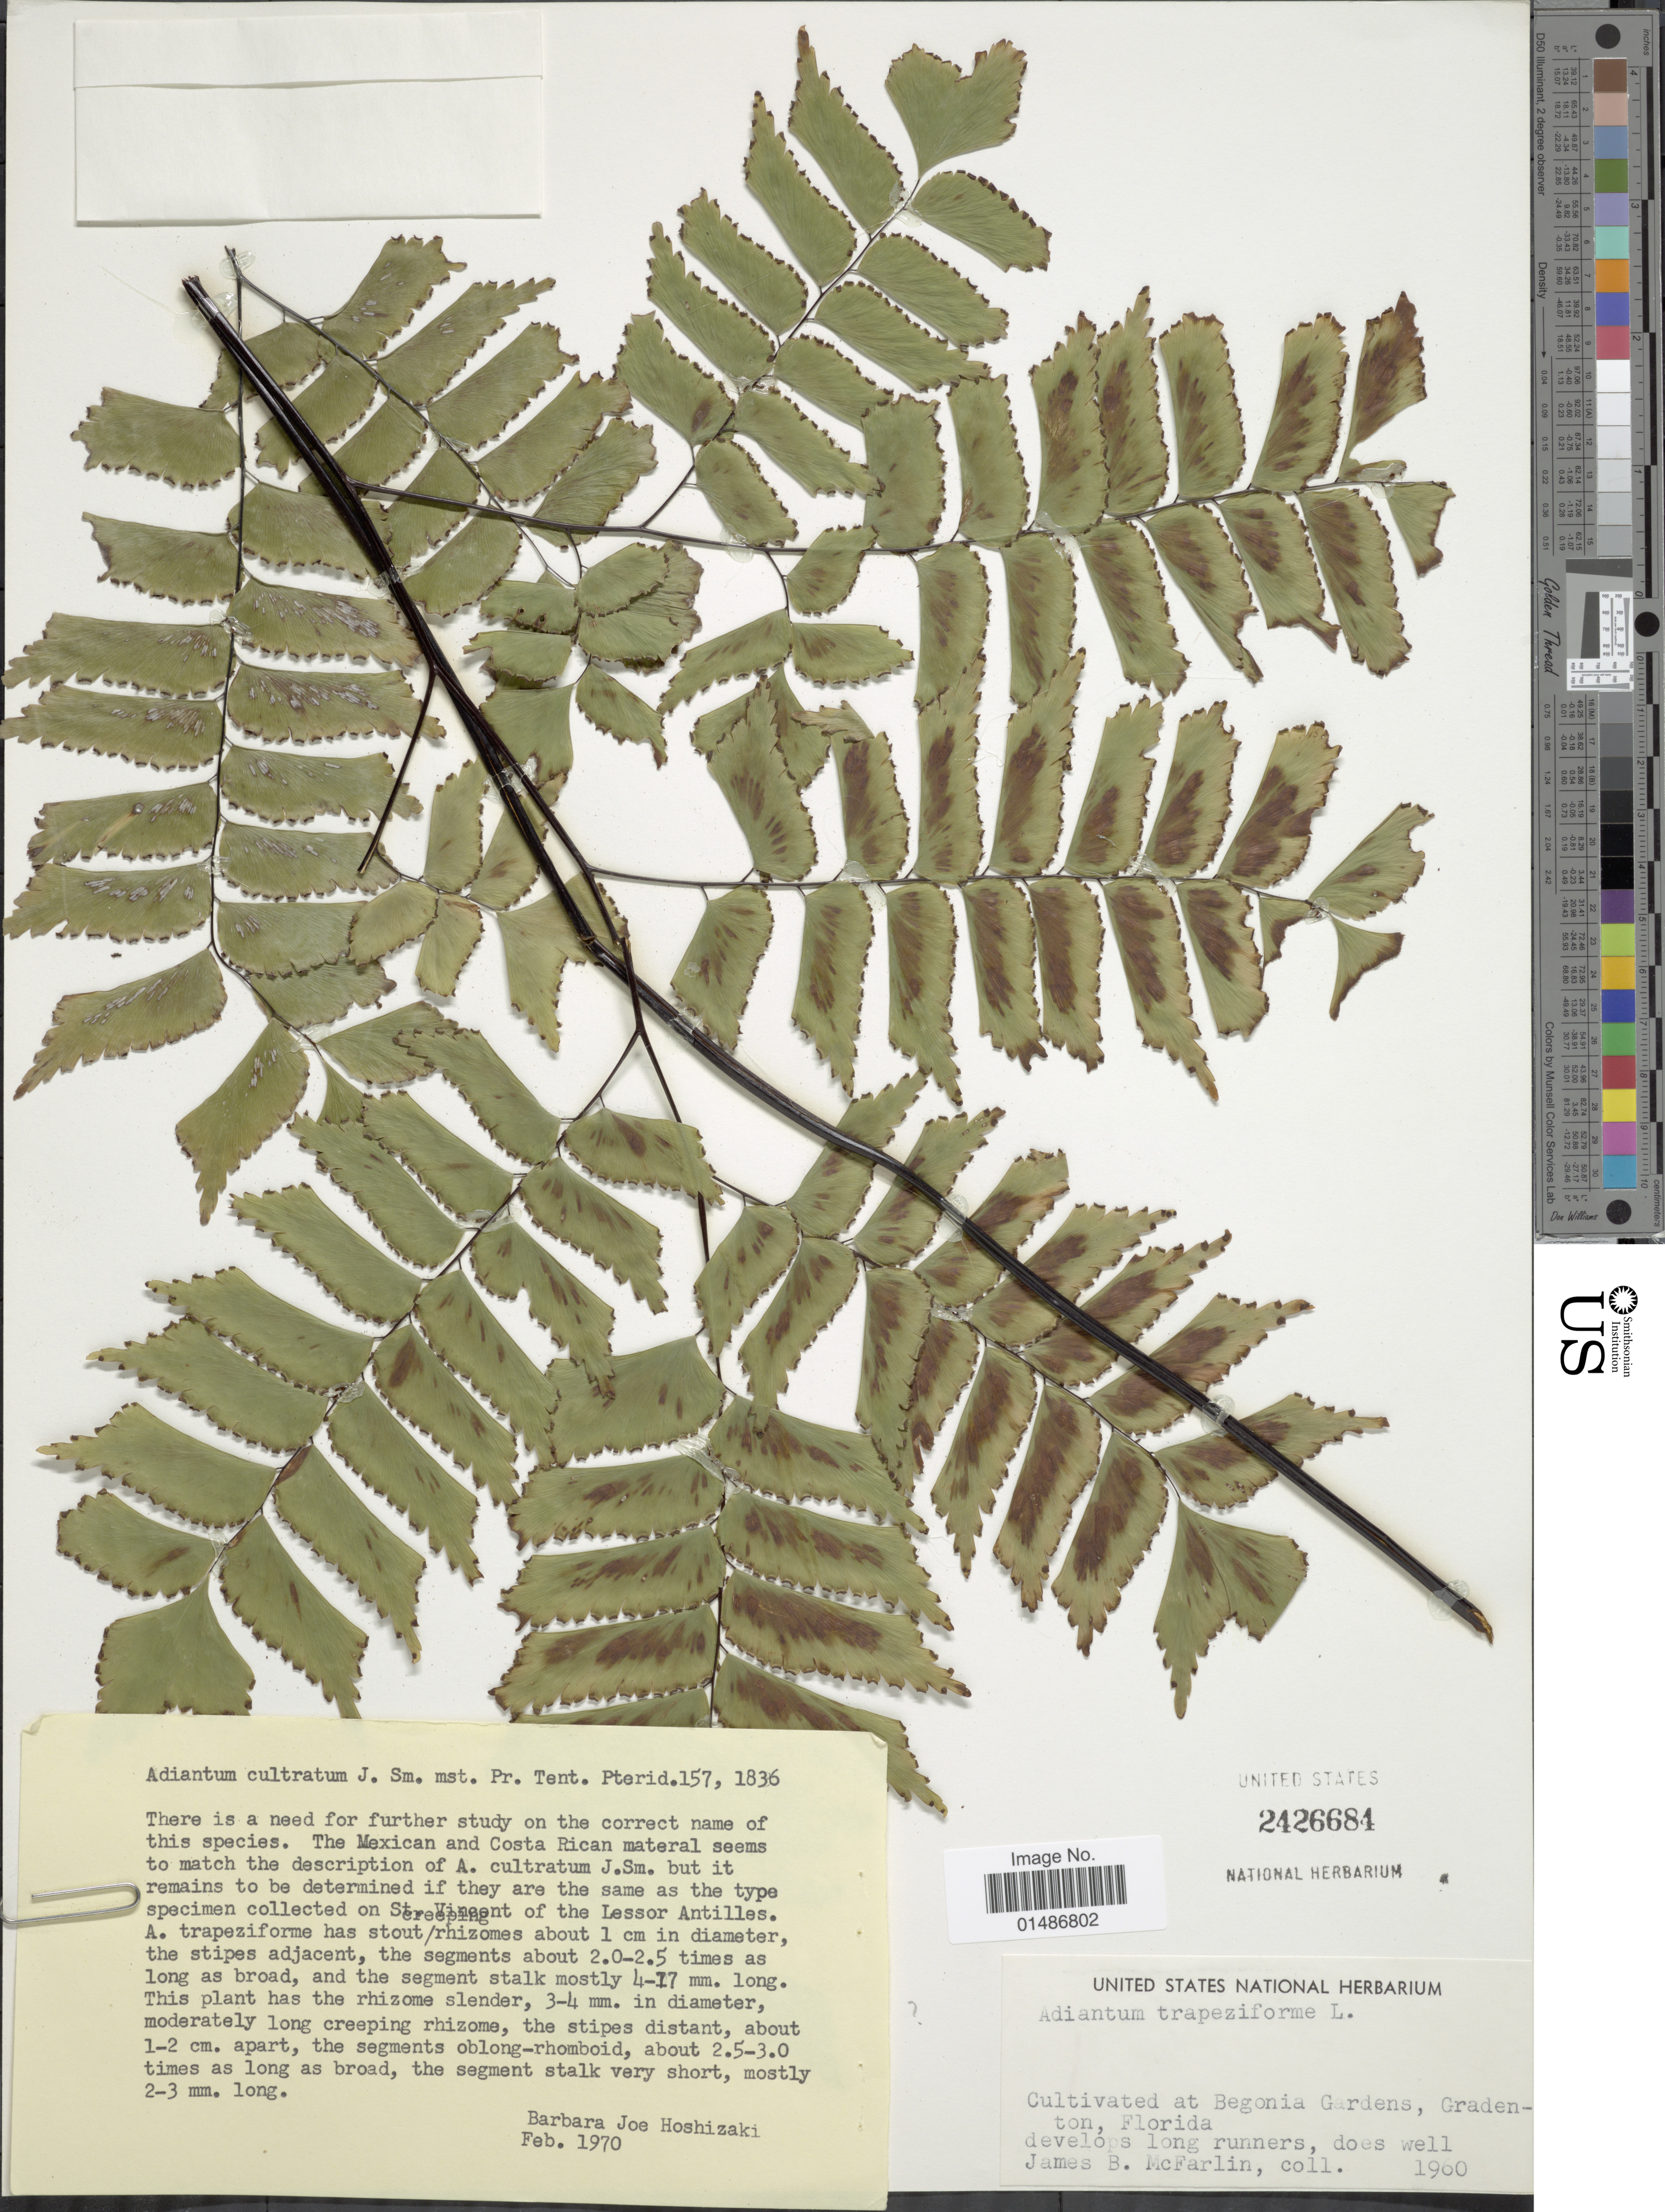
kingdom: Plantae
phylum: Tracheophyta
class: Polypodiopsida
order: Polypodiales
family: Pteridaceae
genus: Adiantum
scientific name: Adiantum trapeziforme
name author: L.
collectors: J. McFarlin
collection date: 1960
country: United States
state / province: Florida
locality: Cultivated at Begonia Gardens, Gradenton.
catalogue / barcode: US 2426684